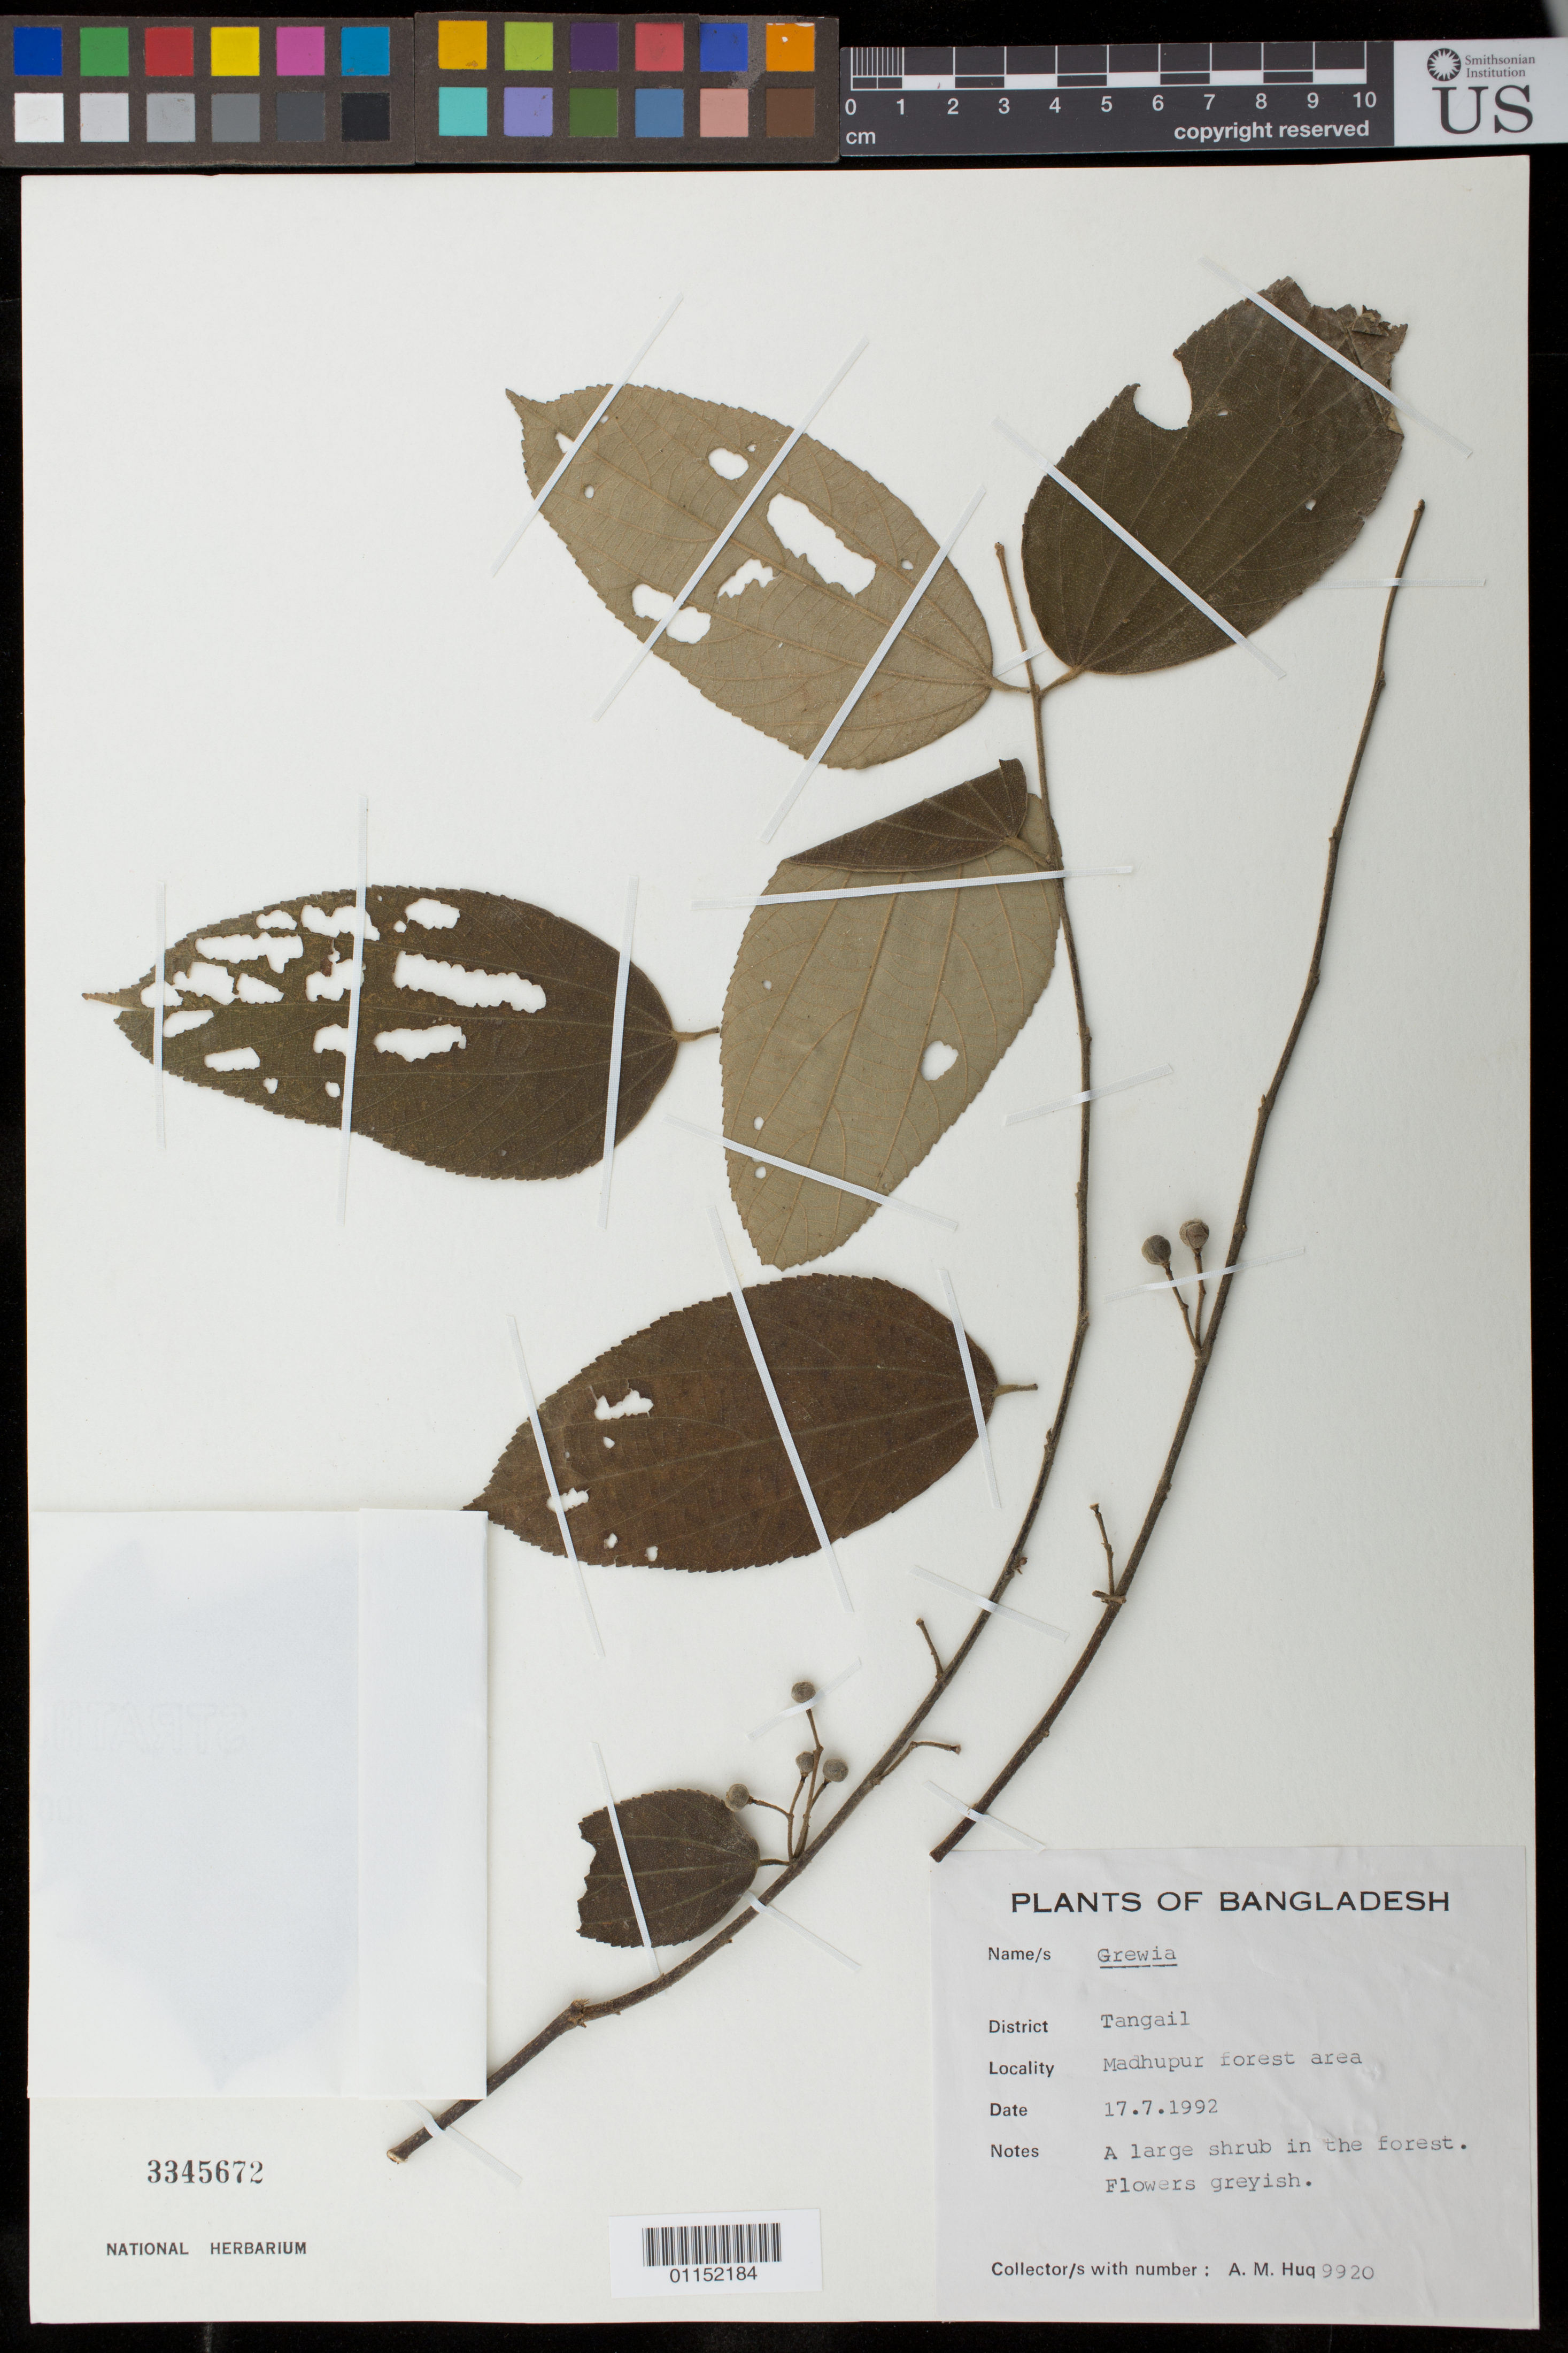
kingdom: Plantae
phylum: Tracheophyta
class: Magnoliopsida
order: Malvales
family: Malvaceae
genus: Grewia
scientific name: Grewia sp.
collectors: A. M. Huq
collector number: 9920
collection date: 1992-07-17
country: Bangladesh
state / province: Dhaka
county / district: Tangail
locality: Madhupur sal forest area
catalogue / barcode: US 3345672